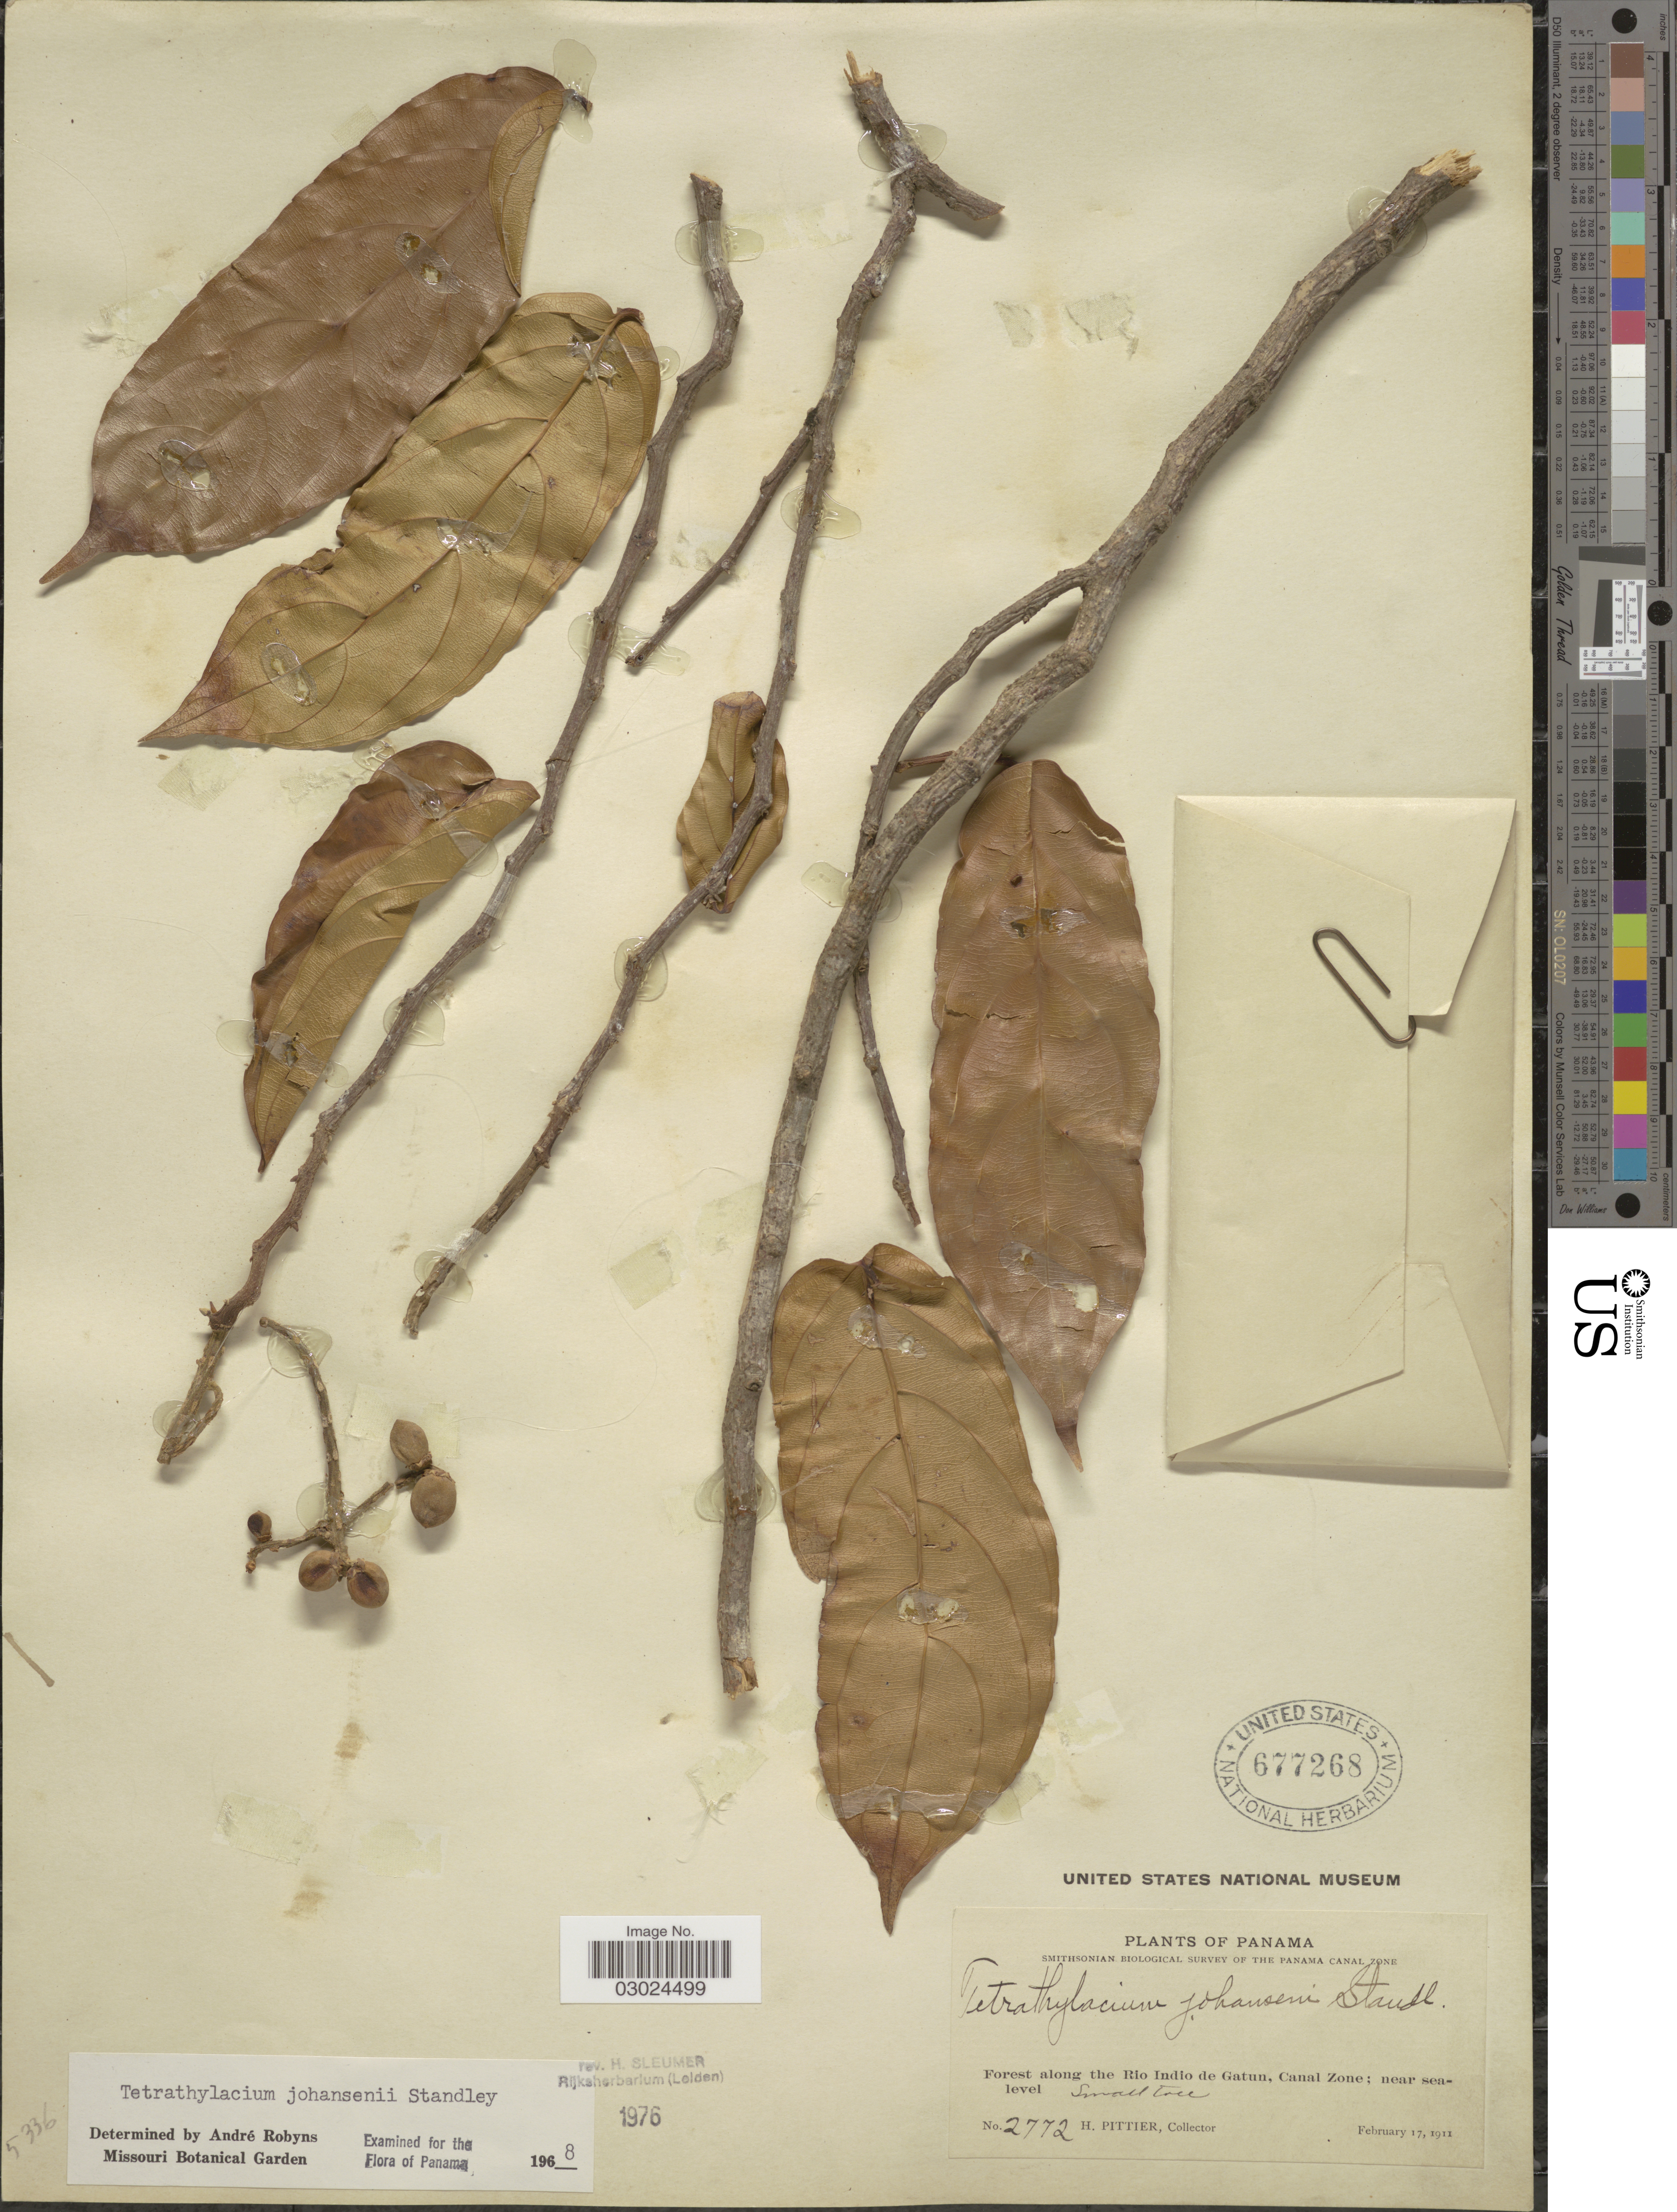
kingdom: Plantae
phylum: Tracheophyta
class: Magnoliopsida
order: Malpighiales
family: Salicaceae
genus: Tetrathylacium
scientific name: Tetrathylacium johansenii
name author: Standl.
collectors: H. F. Pittier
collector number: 2772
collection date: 1911-02-17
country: Panama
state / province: Colón / Panamá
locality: Forest along the Rio Indio de Gatun, Canal Zone.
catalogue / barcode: US 677268